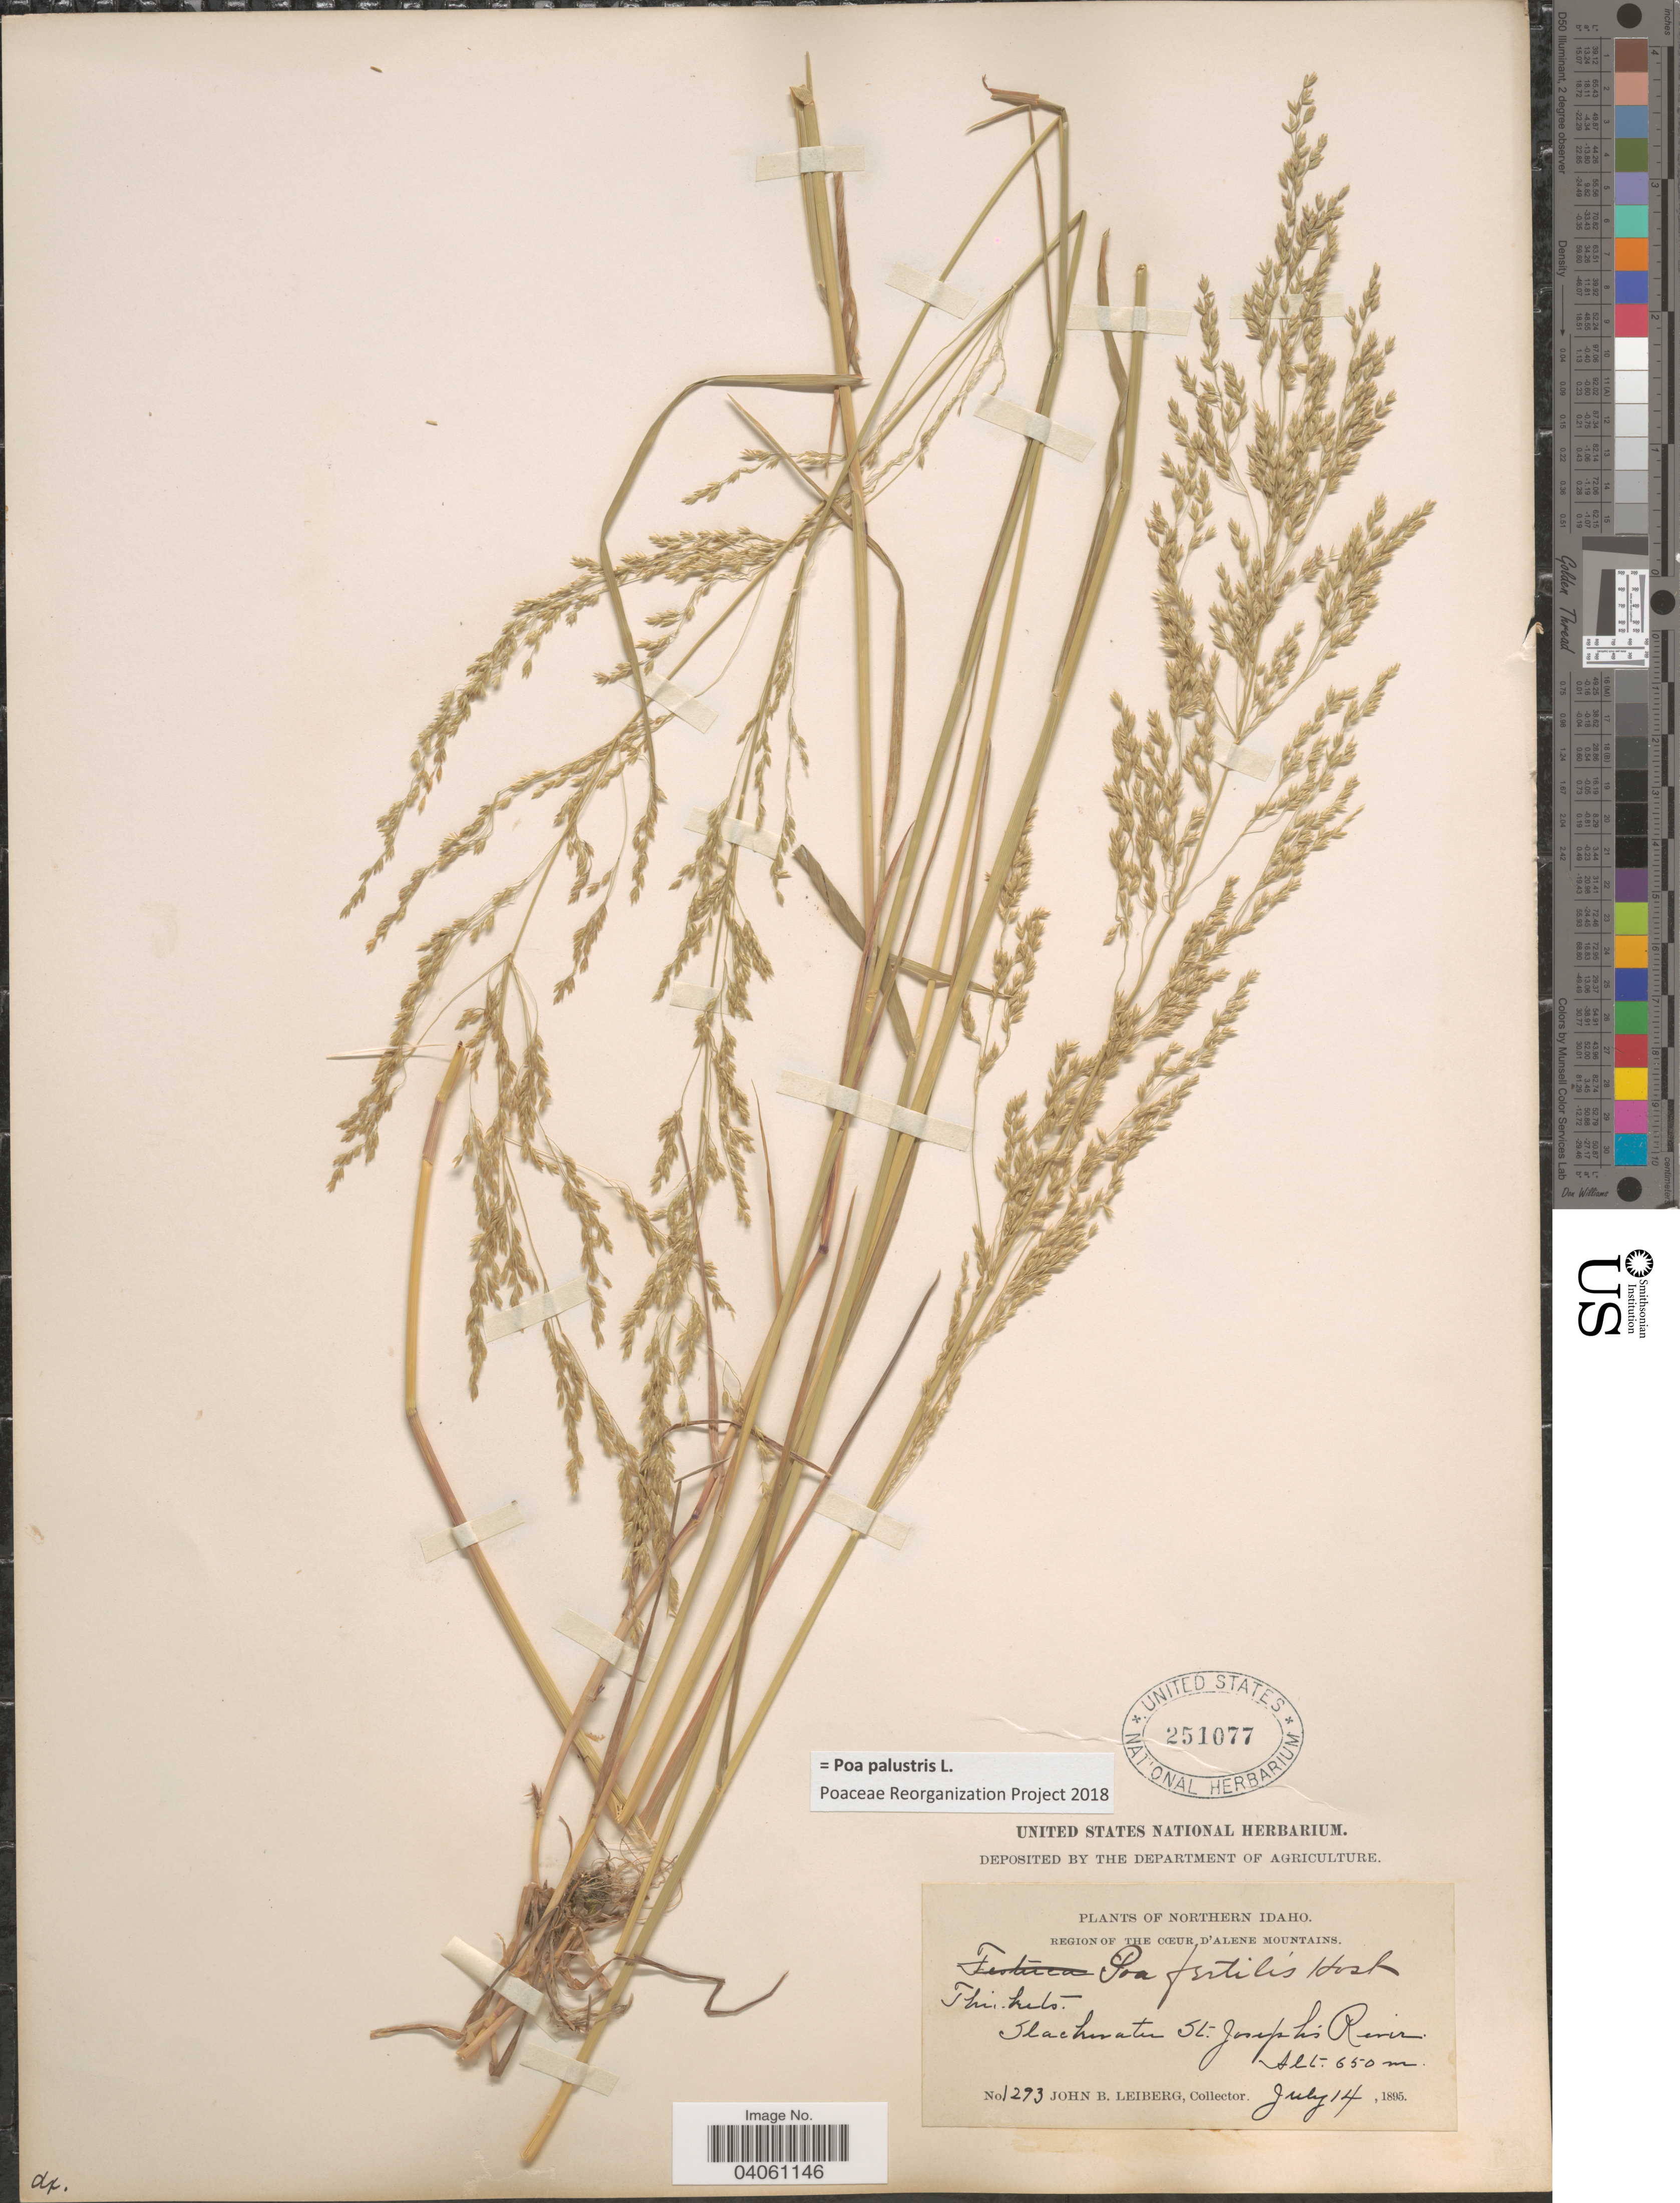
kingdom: Plantae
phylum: Tracheophyta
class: Liliopsida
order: Poales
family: Poaceae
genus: Poa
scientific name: Poa palustris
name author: L.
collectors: J. B. Leiberg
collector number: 1293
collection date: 1895-07-14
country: United States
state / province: Idaho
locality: Northern Idaho. Region of the Coeur d' Alene Mountains. Blackwater St. Joseph's River.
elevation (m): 650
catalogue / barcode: US 251077